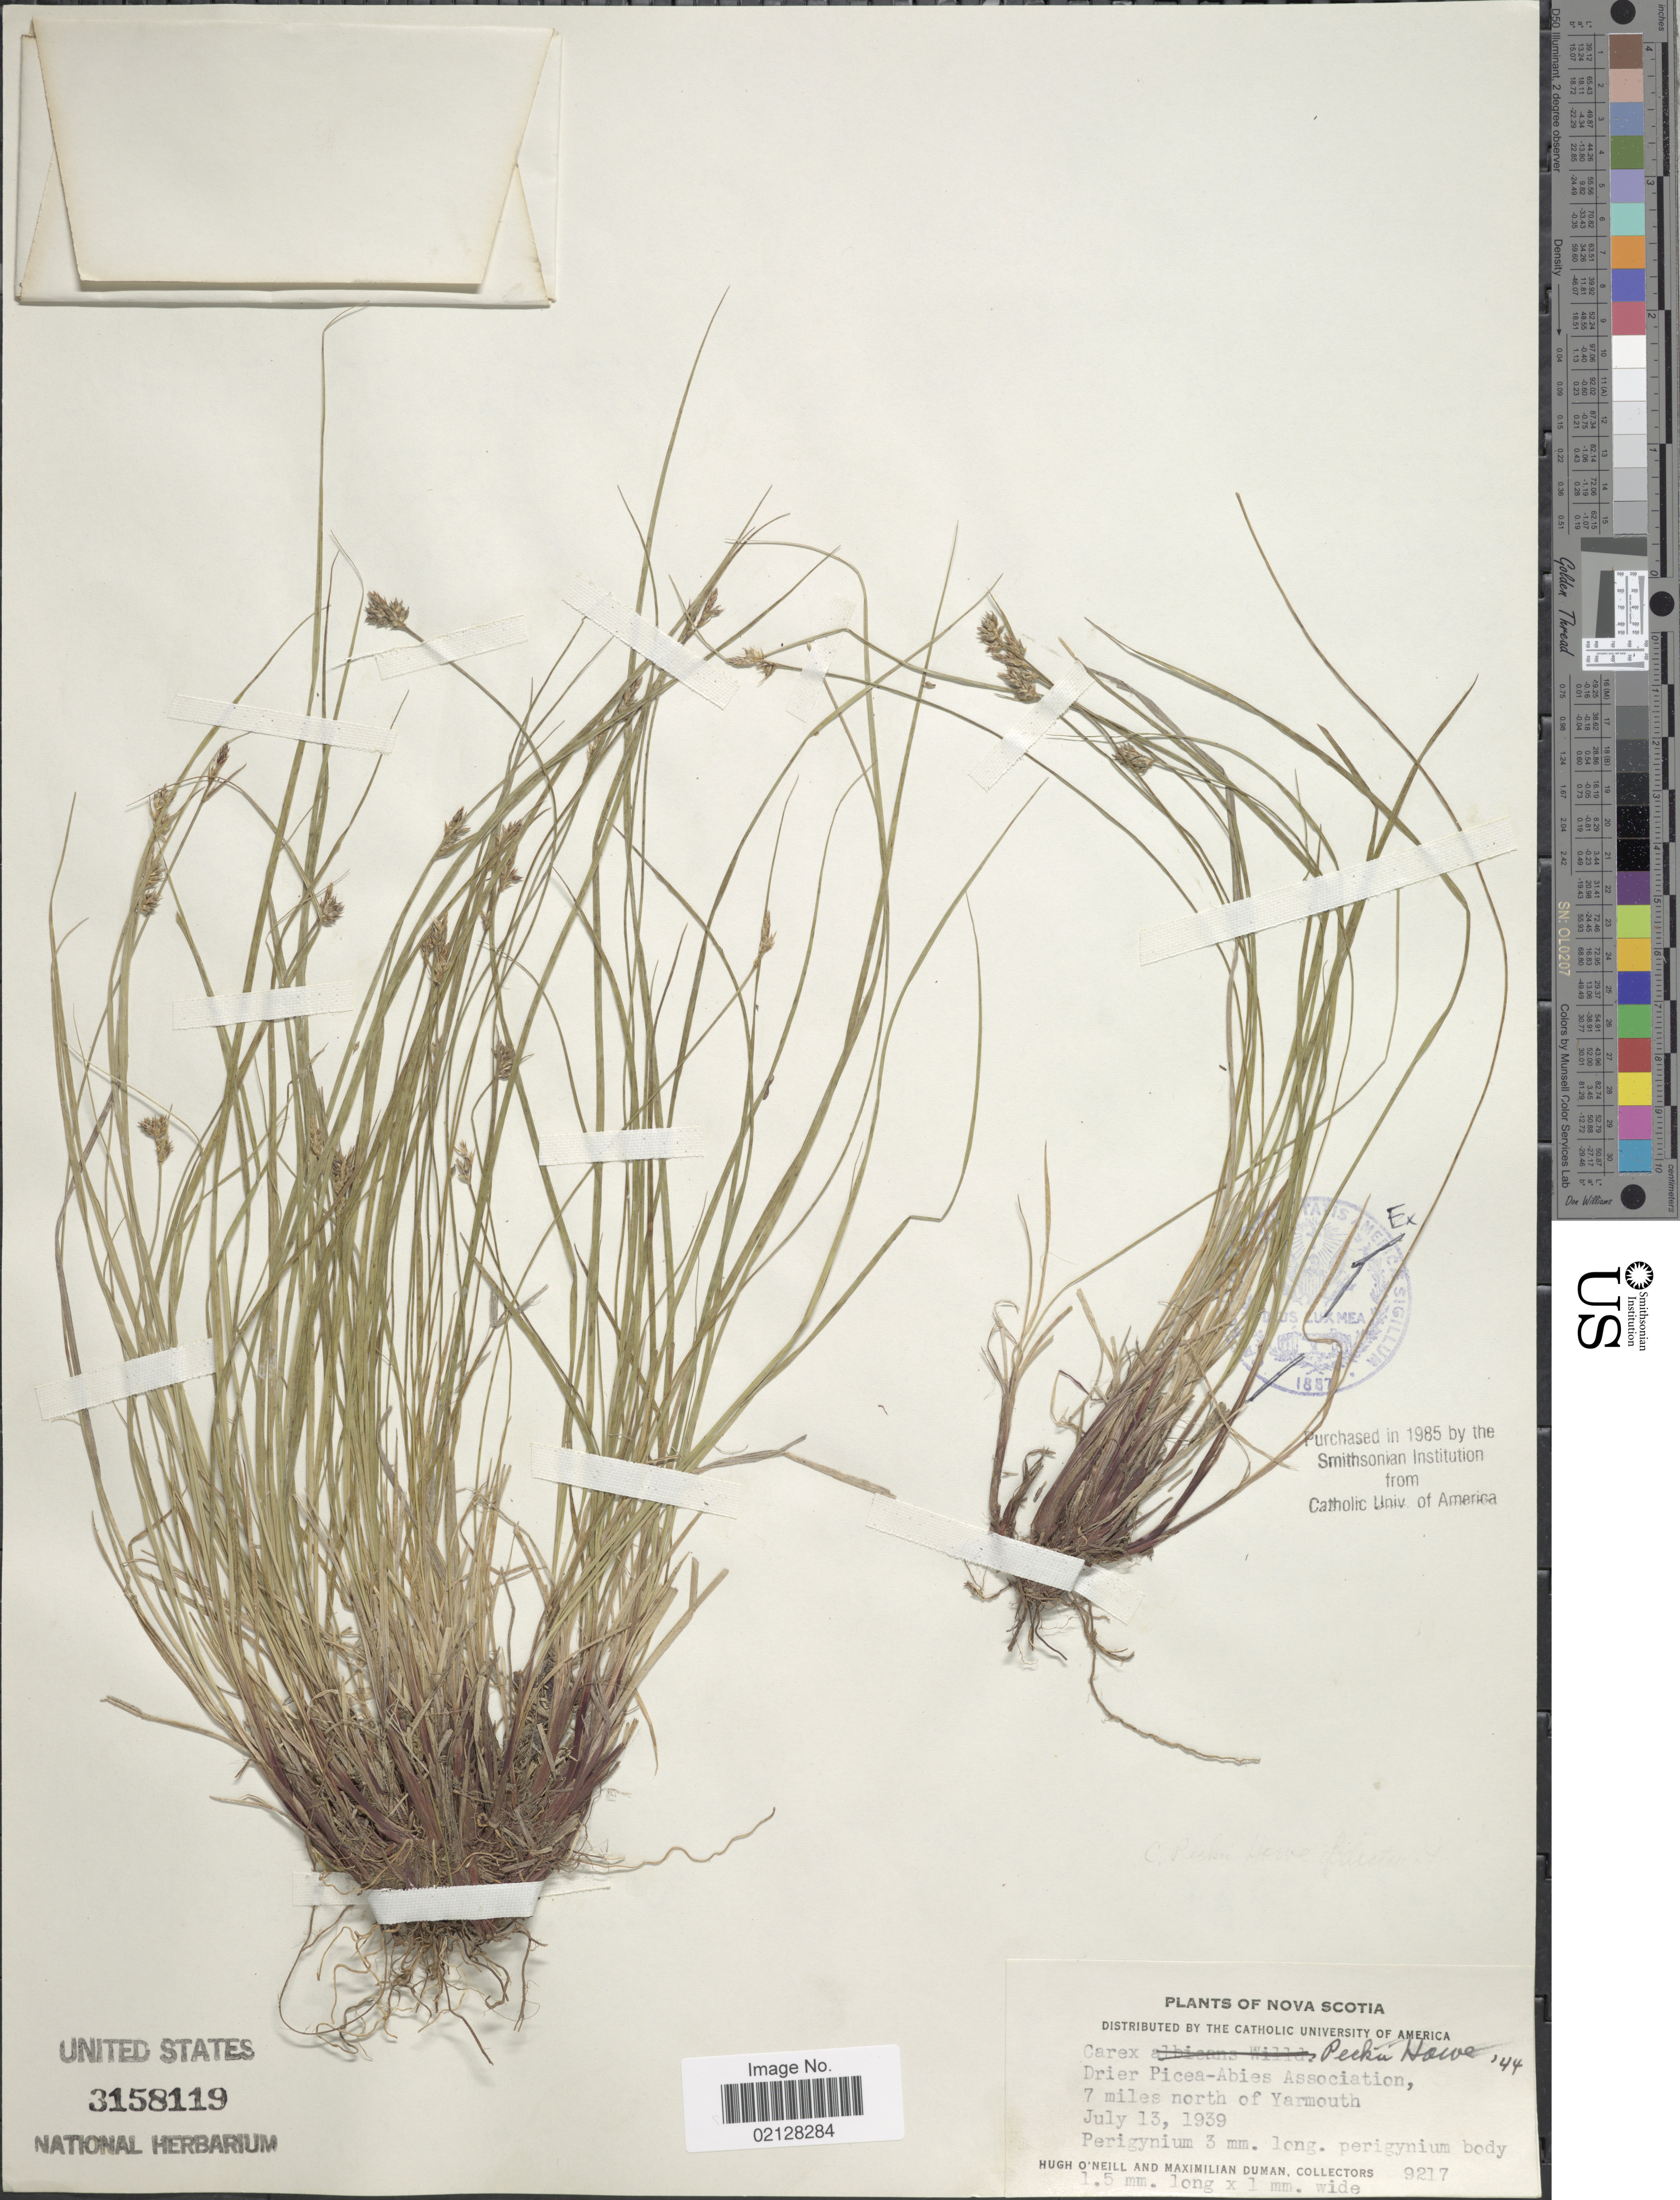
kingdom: Plantae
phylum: Tracheophyta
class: Liliopsida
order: Poales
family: Cyperaceae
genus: Carex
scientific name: Carex peckii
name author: Howe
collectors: H. O'Neill & M. Duman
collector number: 9217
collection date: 1939-07-13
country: Canada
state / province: Nova Scotia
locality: Drier Picea- Abies Association, 7 miles north of Yarmouth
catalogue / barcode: US 3158119